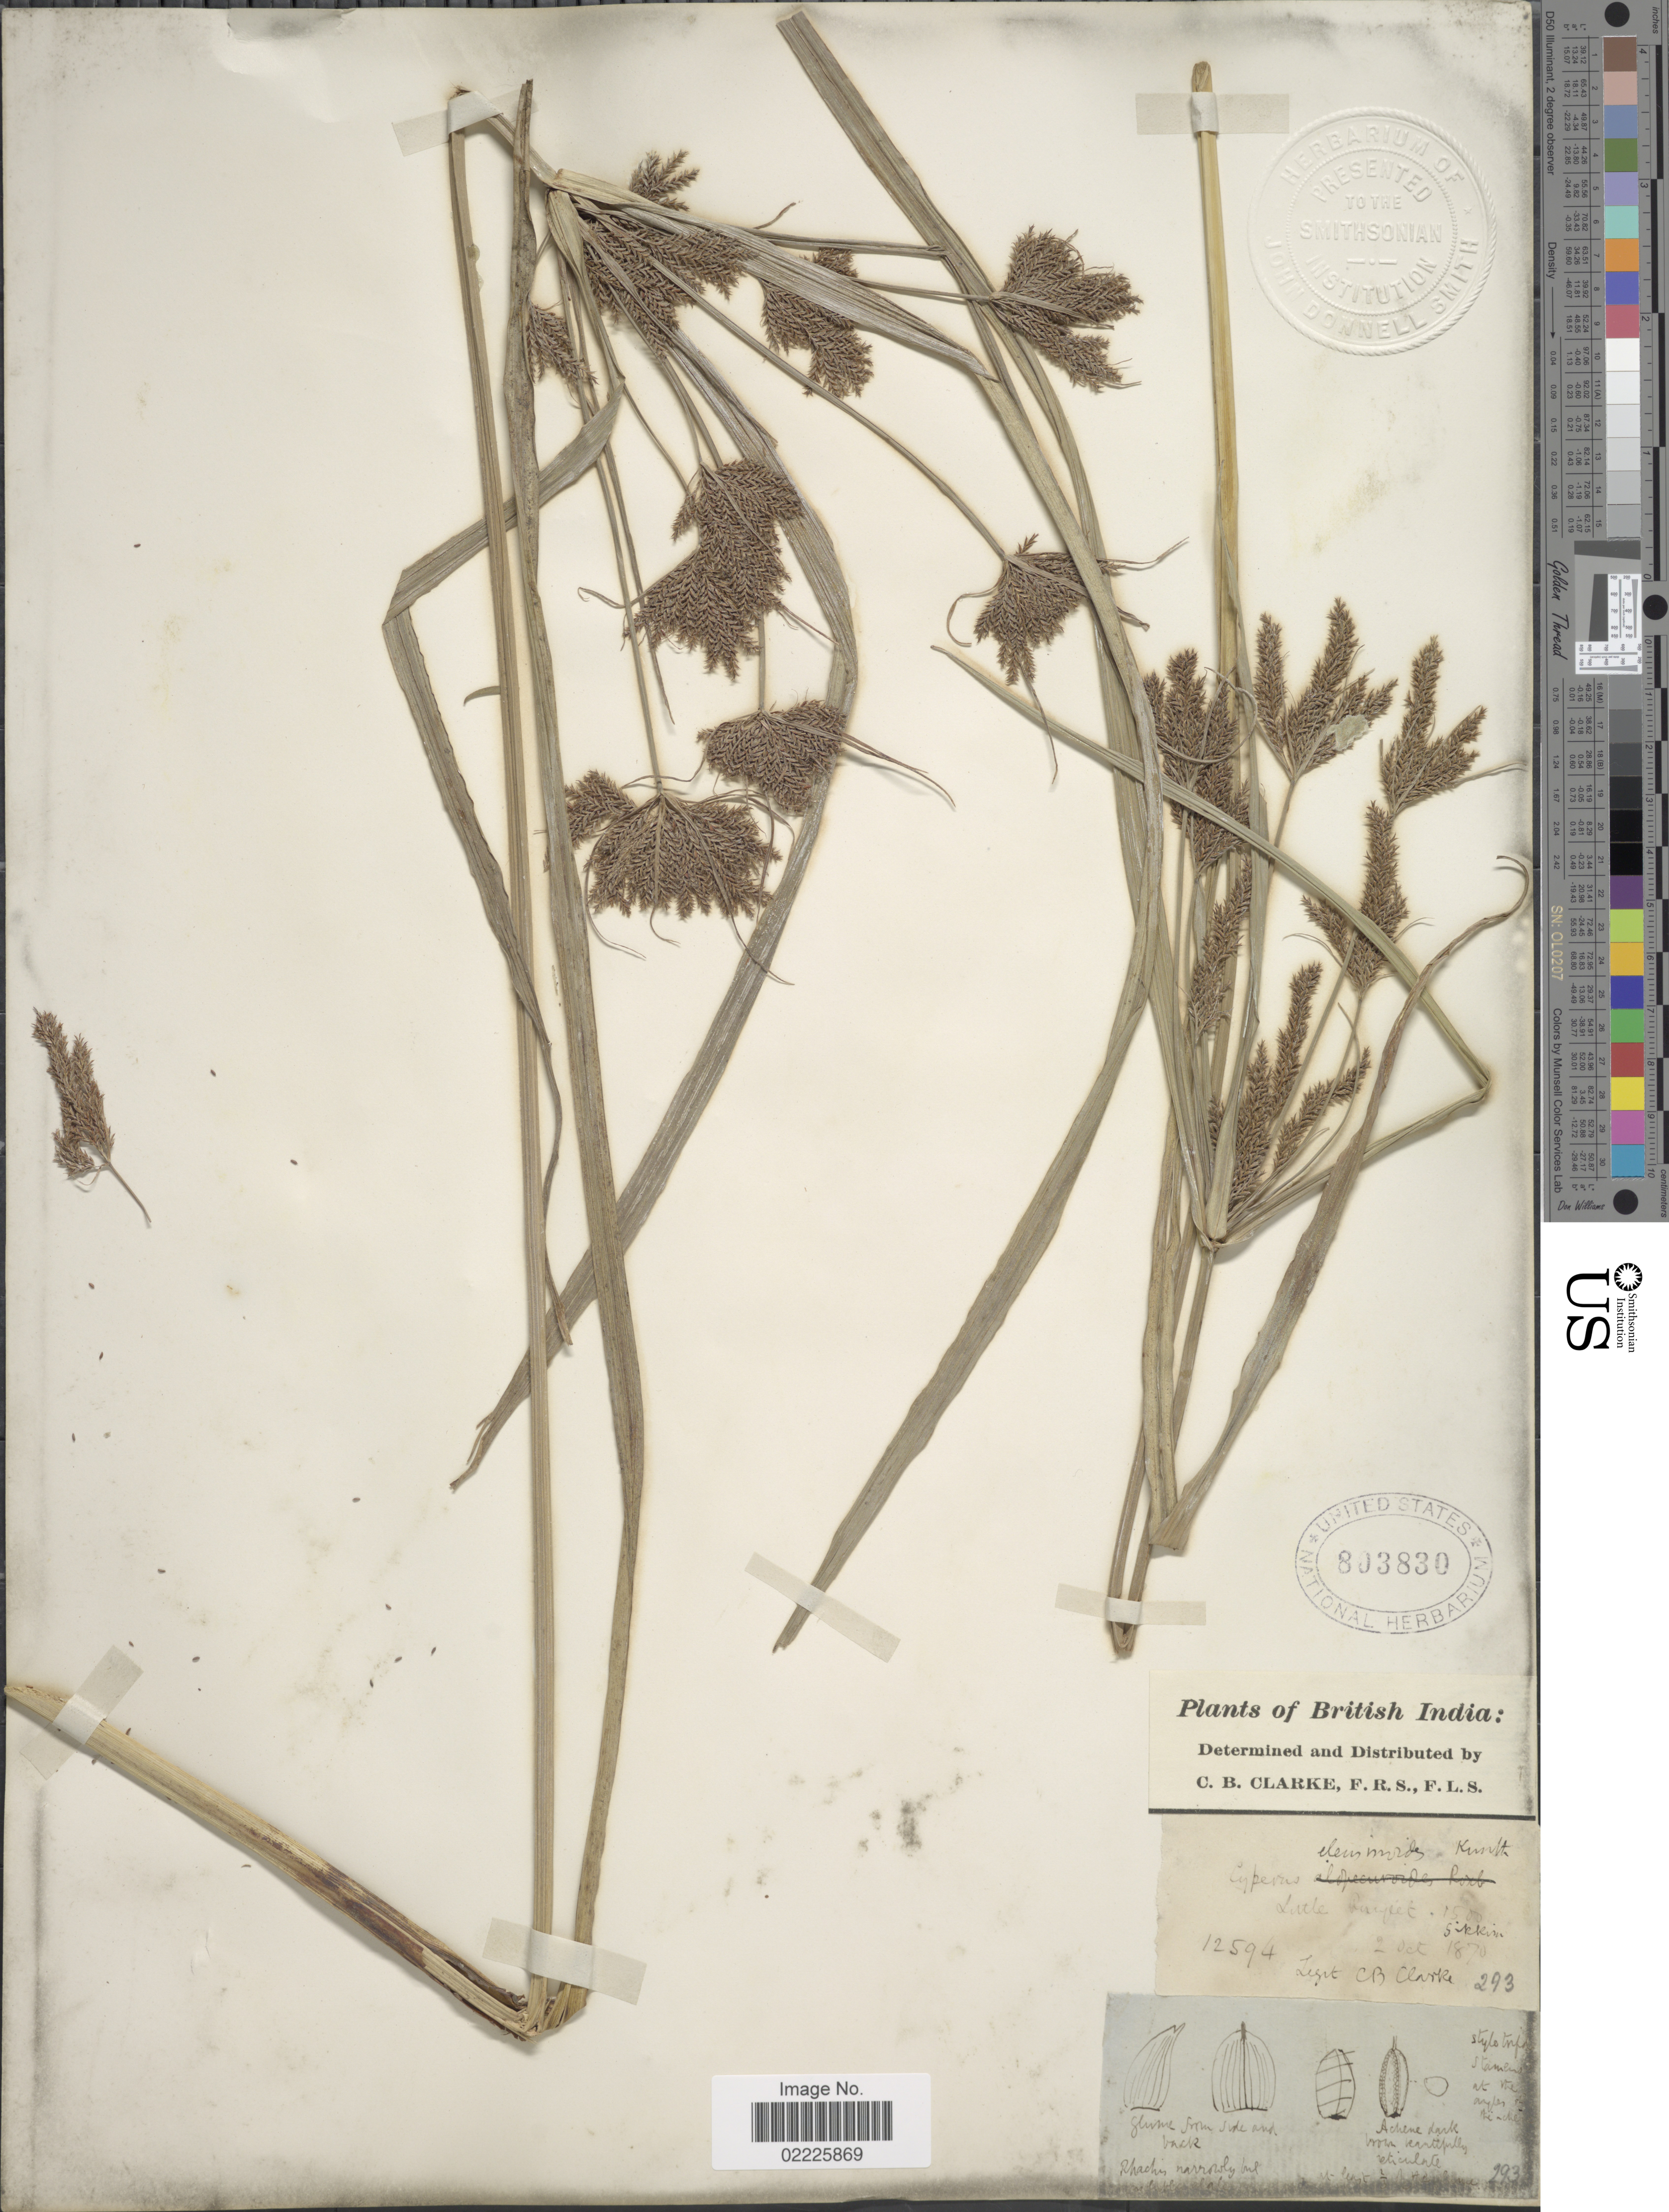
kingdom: Plantae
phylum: Tracheophyta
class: Liliopsida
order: Poales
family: Cyperaceae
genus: Cyperus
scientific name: Cyperus nutans subsp. eleusinoides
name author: (Kunth) T. Koyama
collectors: C. B. Clarke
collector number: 12594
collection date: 1870-10-02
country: India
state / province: Sikkim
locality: Little Puniet [interpreted]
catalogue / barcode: US 803830